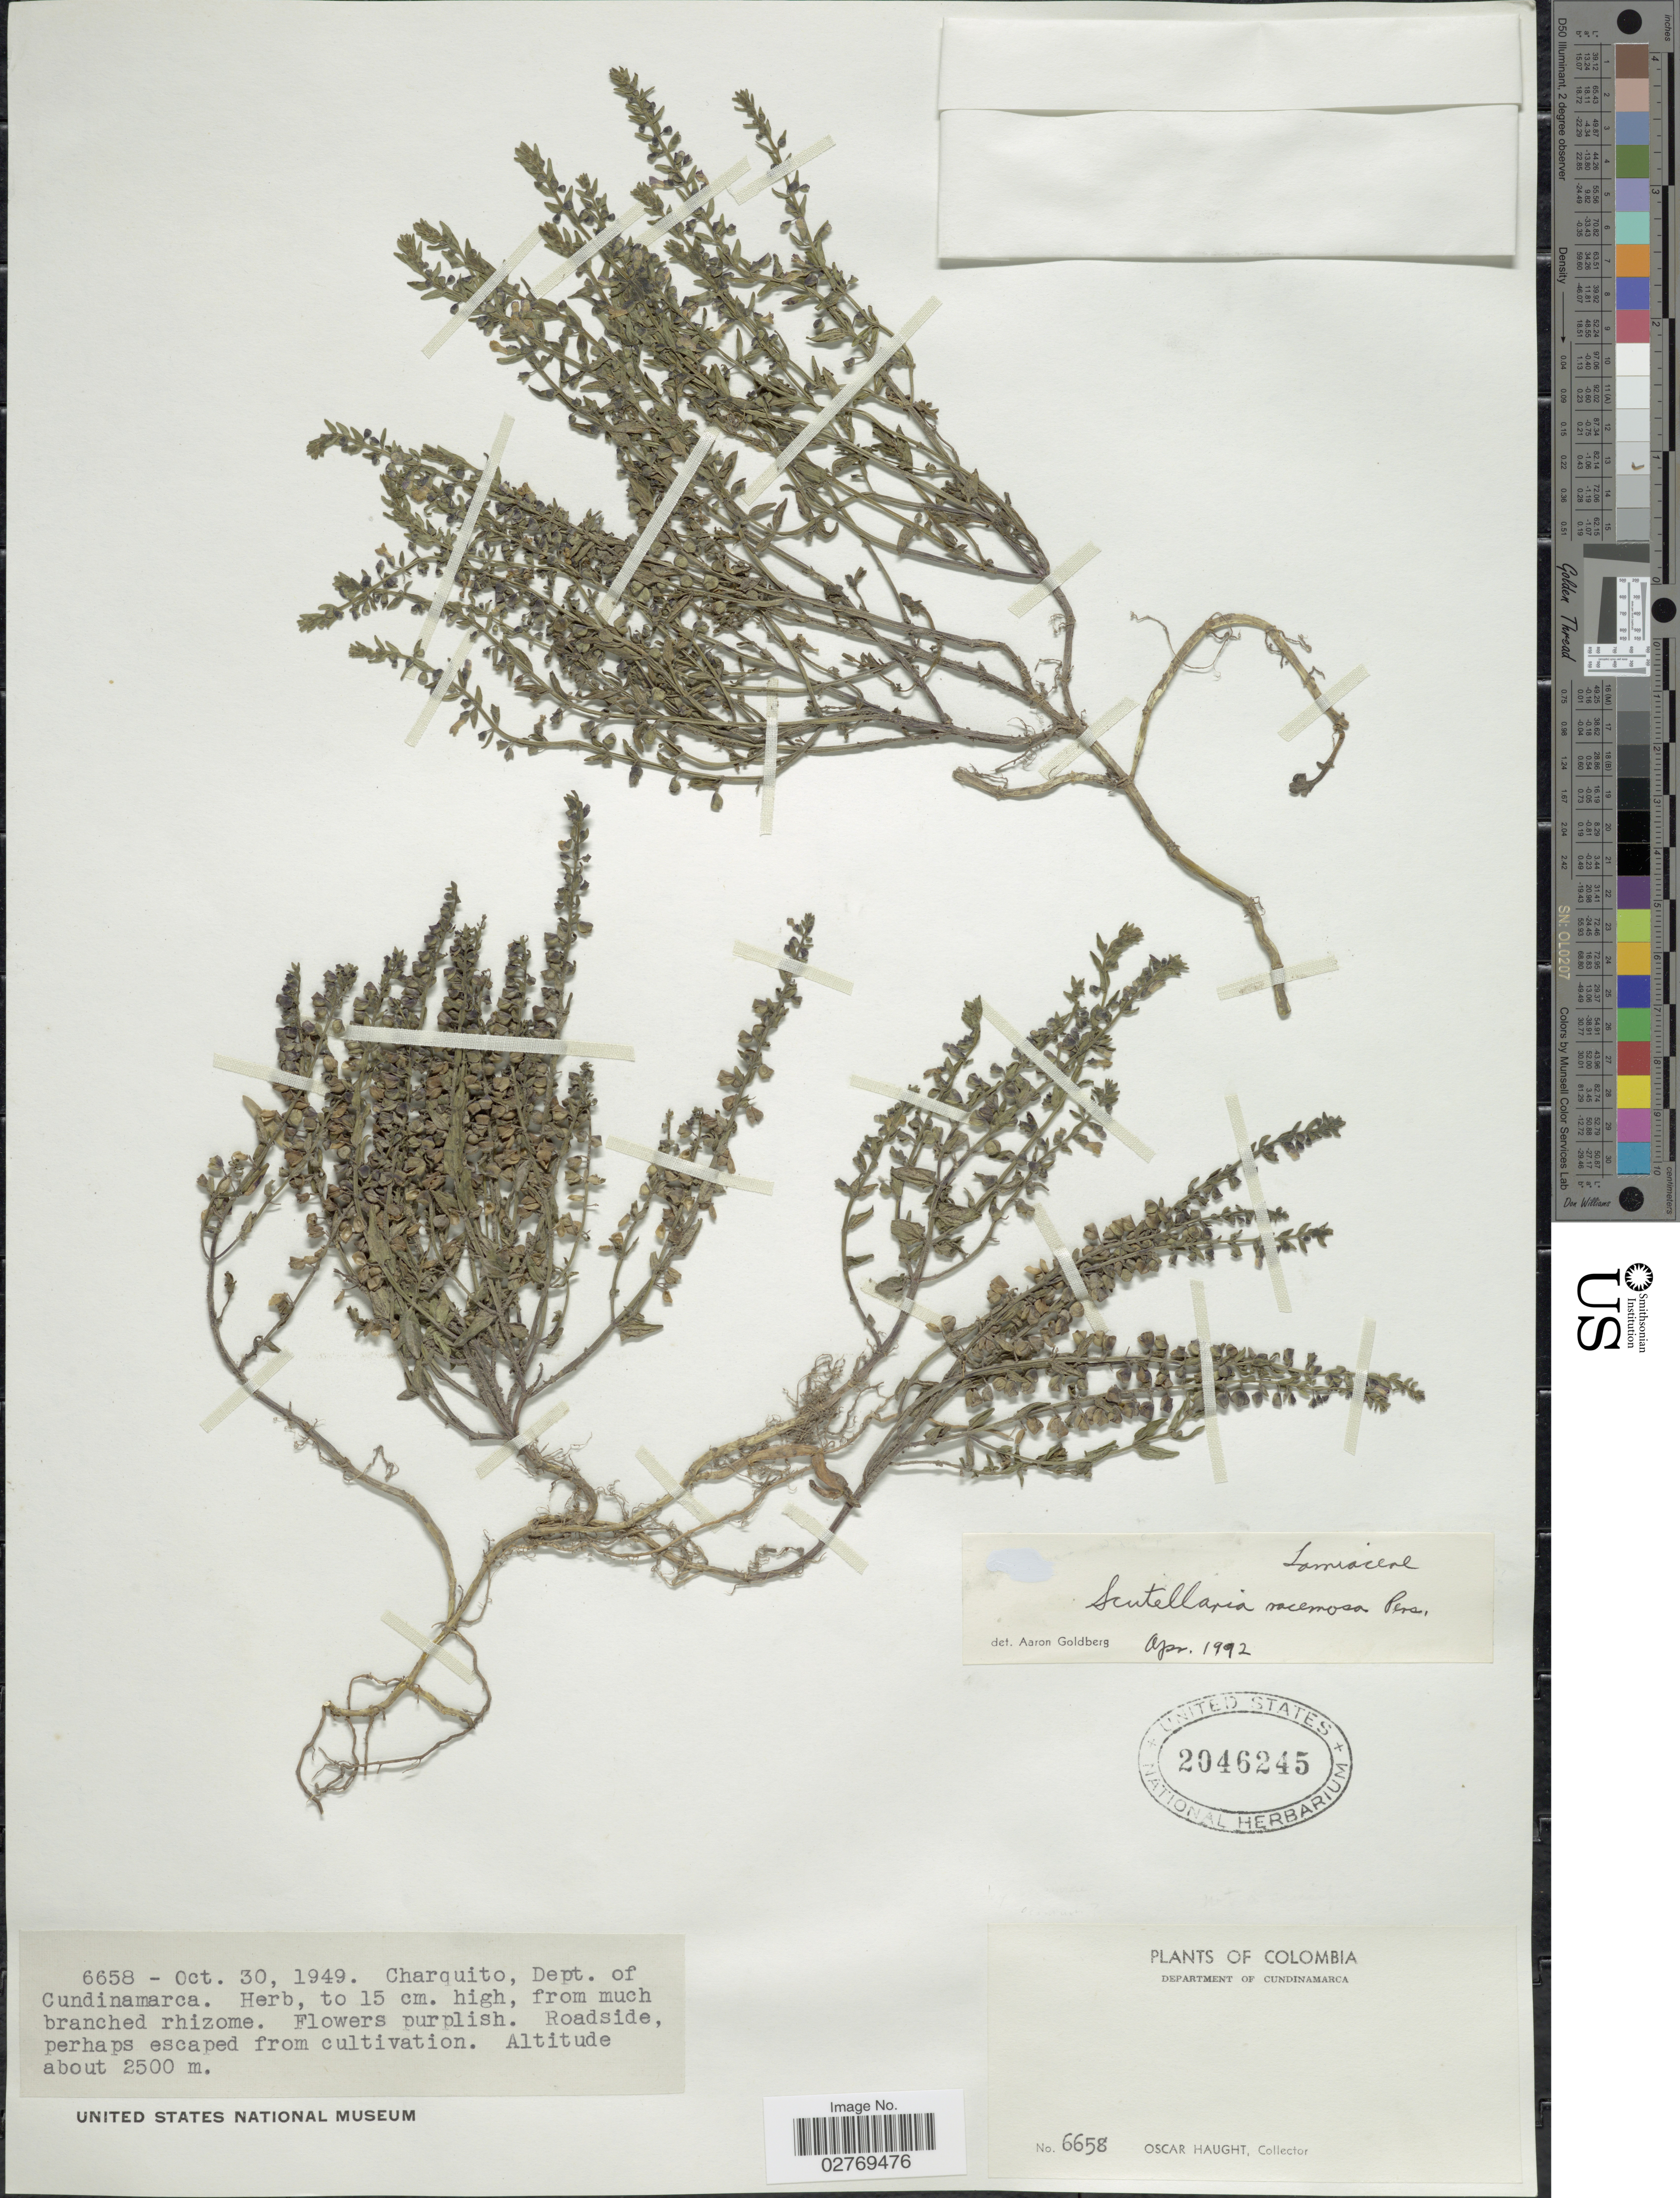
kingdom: Plantae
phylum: Tracheophyta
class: Magnoliopsida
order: Lamiales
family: Lamiaceae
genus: Scutellaria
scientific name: Scutellaria racemosa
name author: Pers.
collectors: O. L. Haught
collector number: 6658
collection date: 1949-10-30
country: Colombia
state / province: Cundinamarca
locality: Charquito. Department of Cundinamarca.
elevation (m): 2500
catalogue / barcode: US 2046245